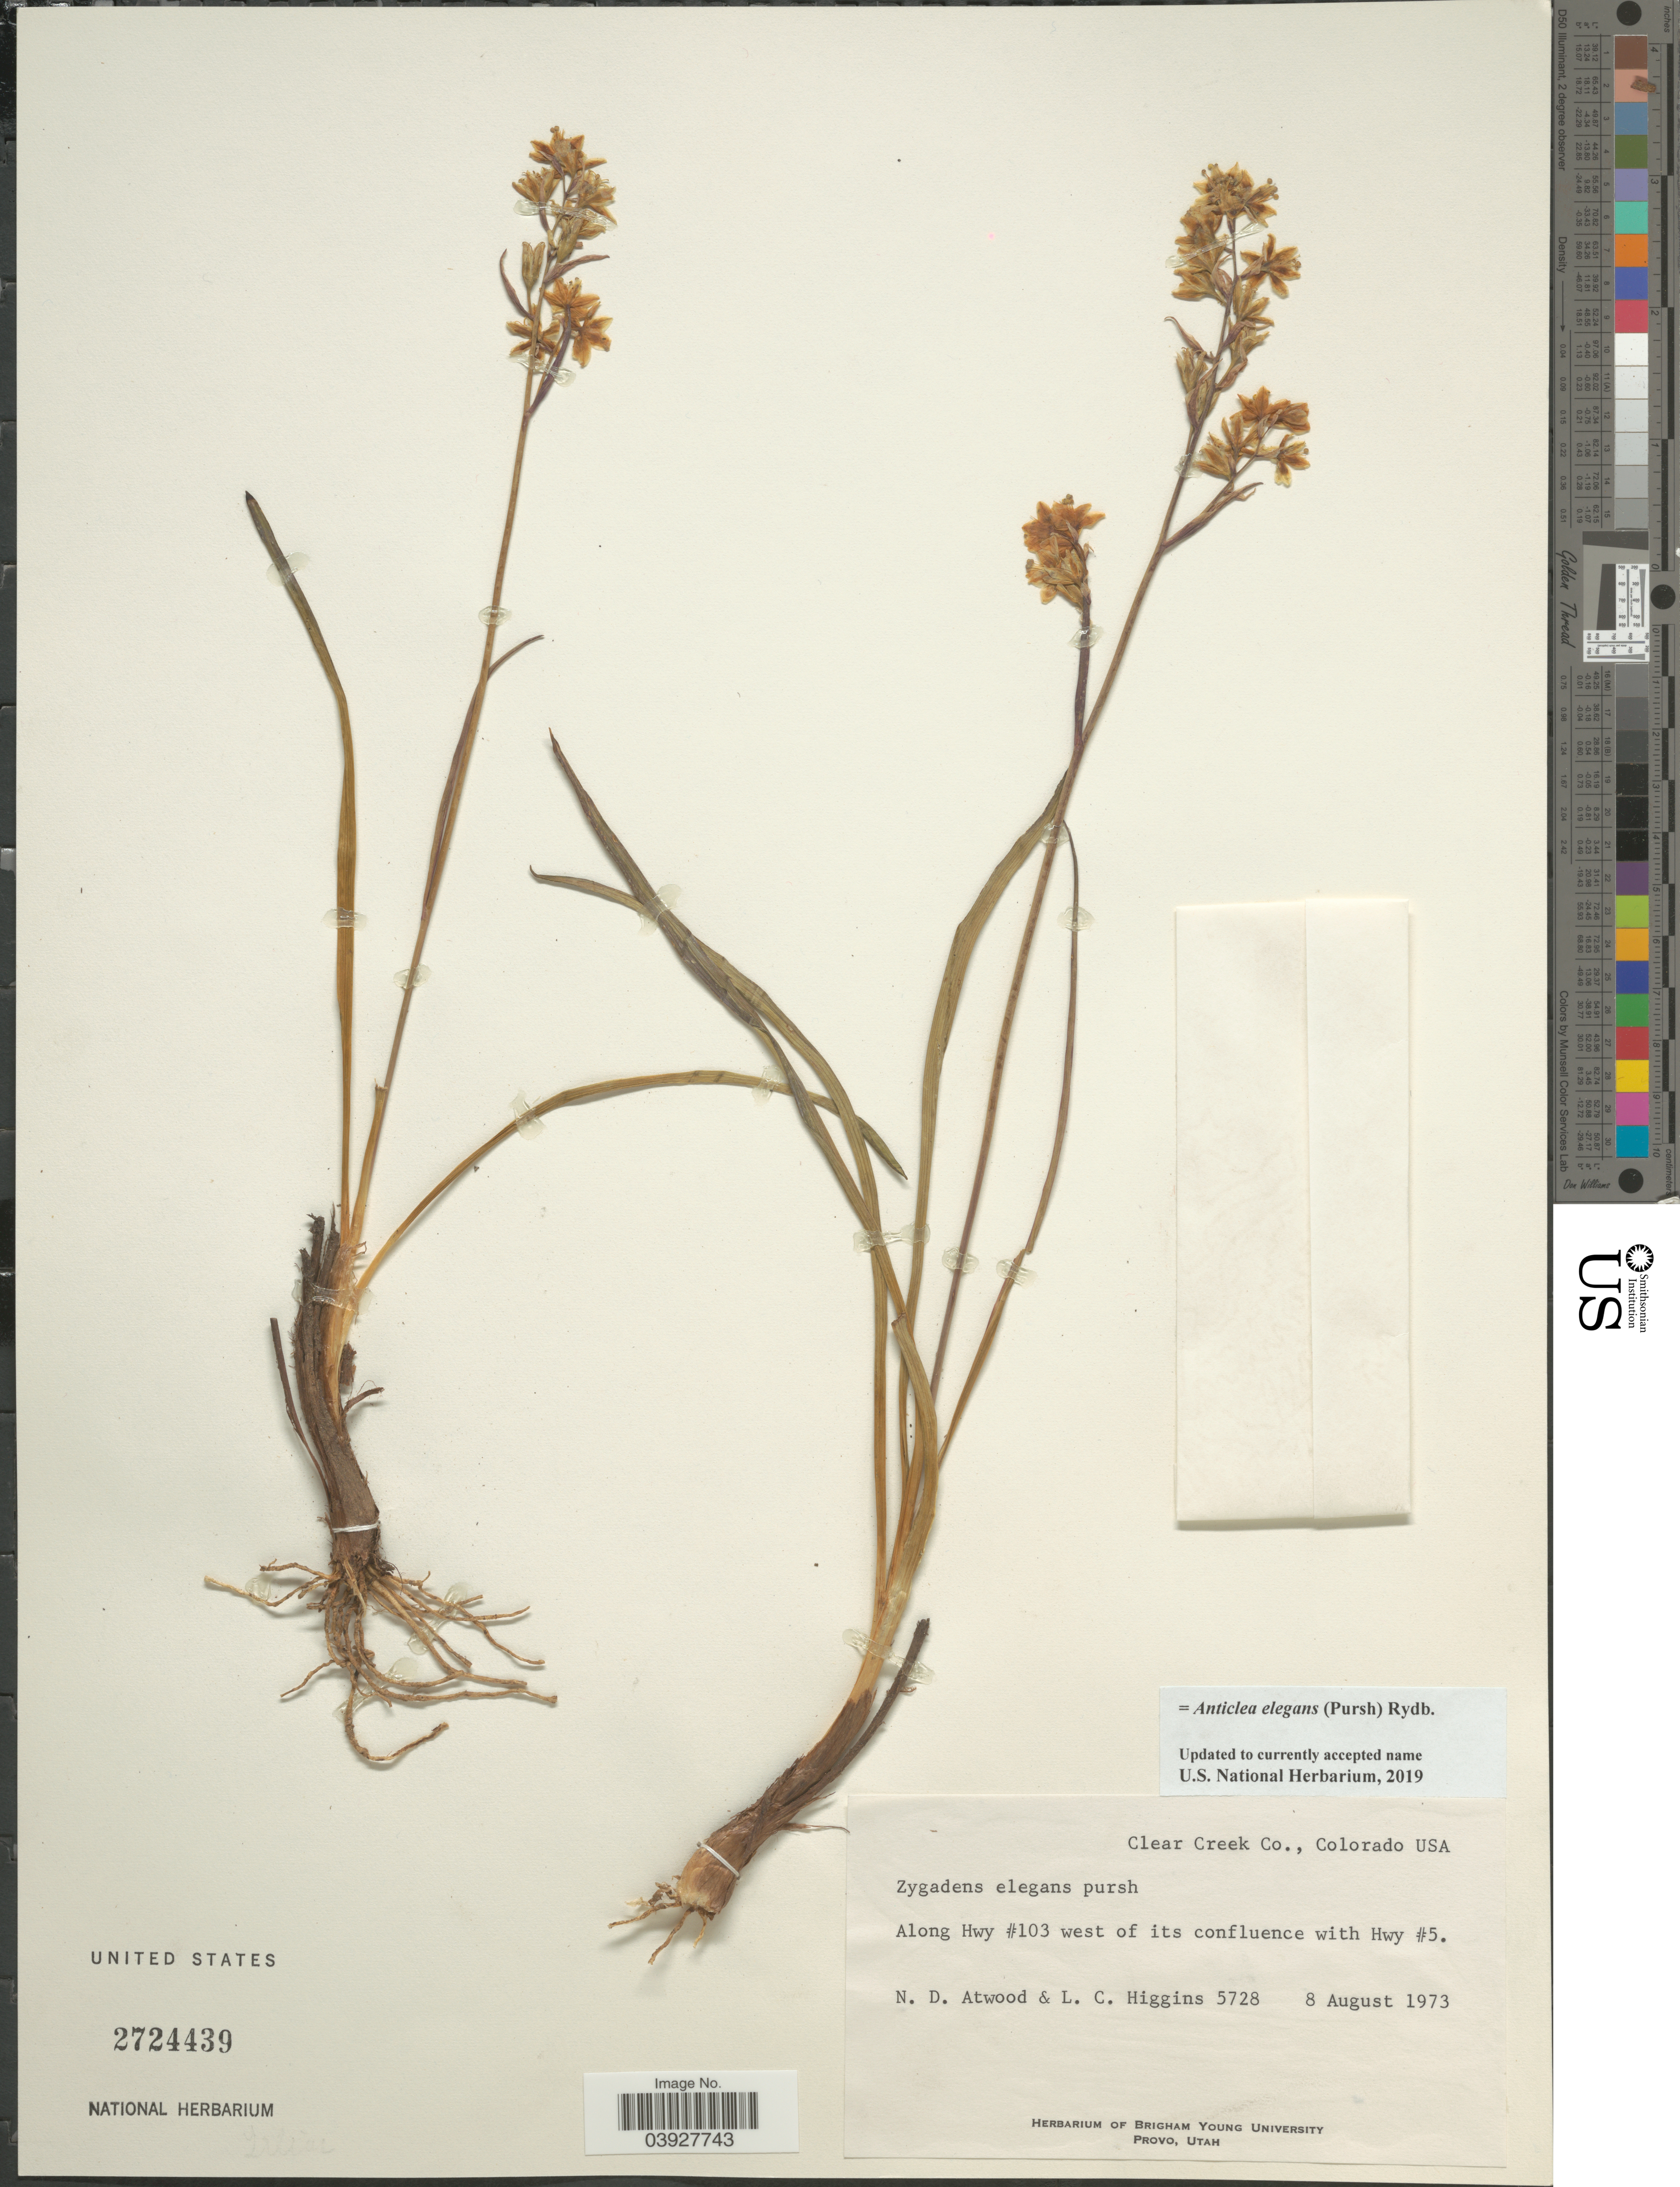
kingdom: Plantae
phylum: Tracheophyta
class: Liliopsida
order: Liliales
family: Melanthiaceae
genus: Anticlea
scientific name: Anticlea elegans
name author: (Pursh) Rydb.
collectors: N. Atwood & L. Higgins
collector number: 5728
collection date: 1973-08-08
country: United States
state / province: Colorado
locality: Clear Creek Co. Along Hwy #103 west of its confluence with Hwy #5.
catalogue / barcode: US 2724439